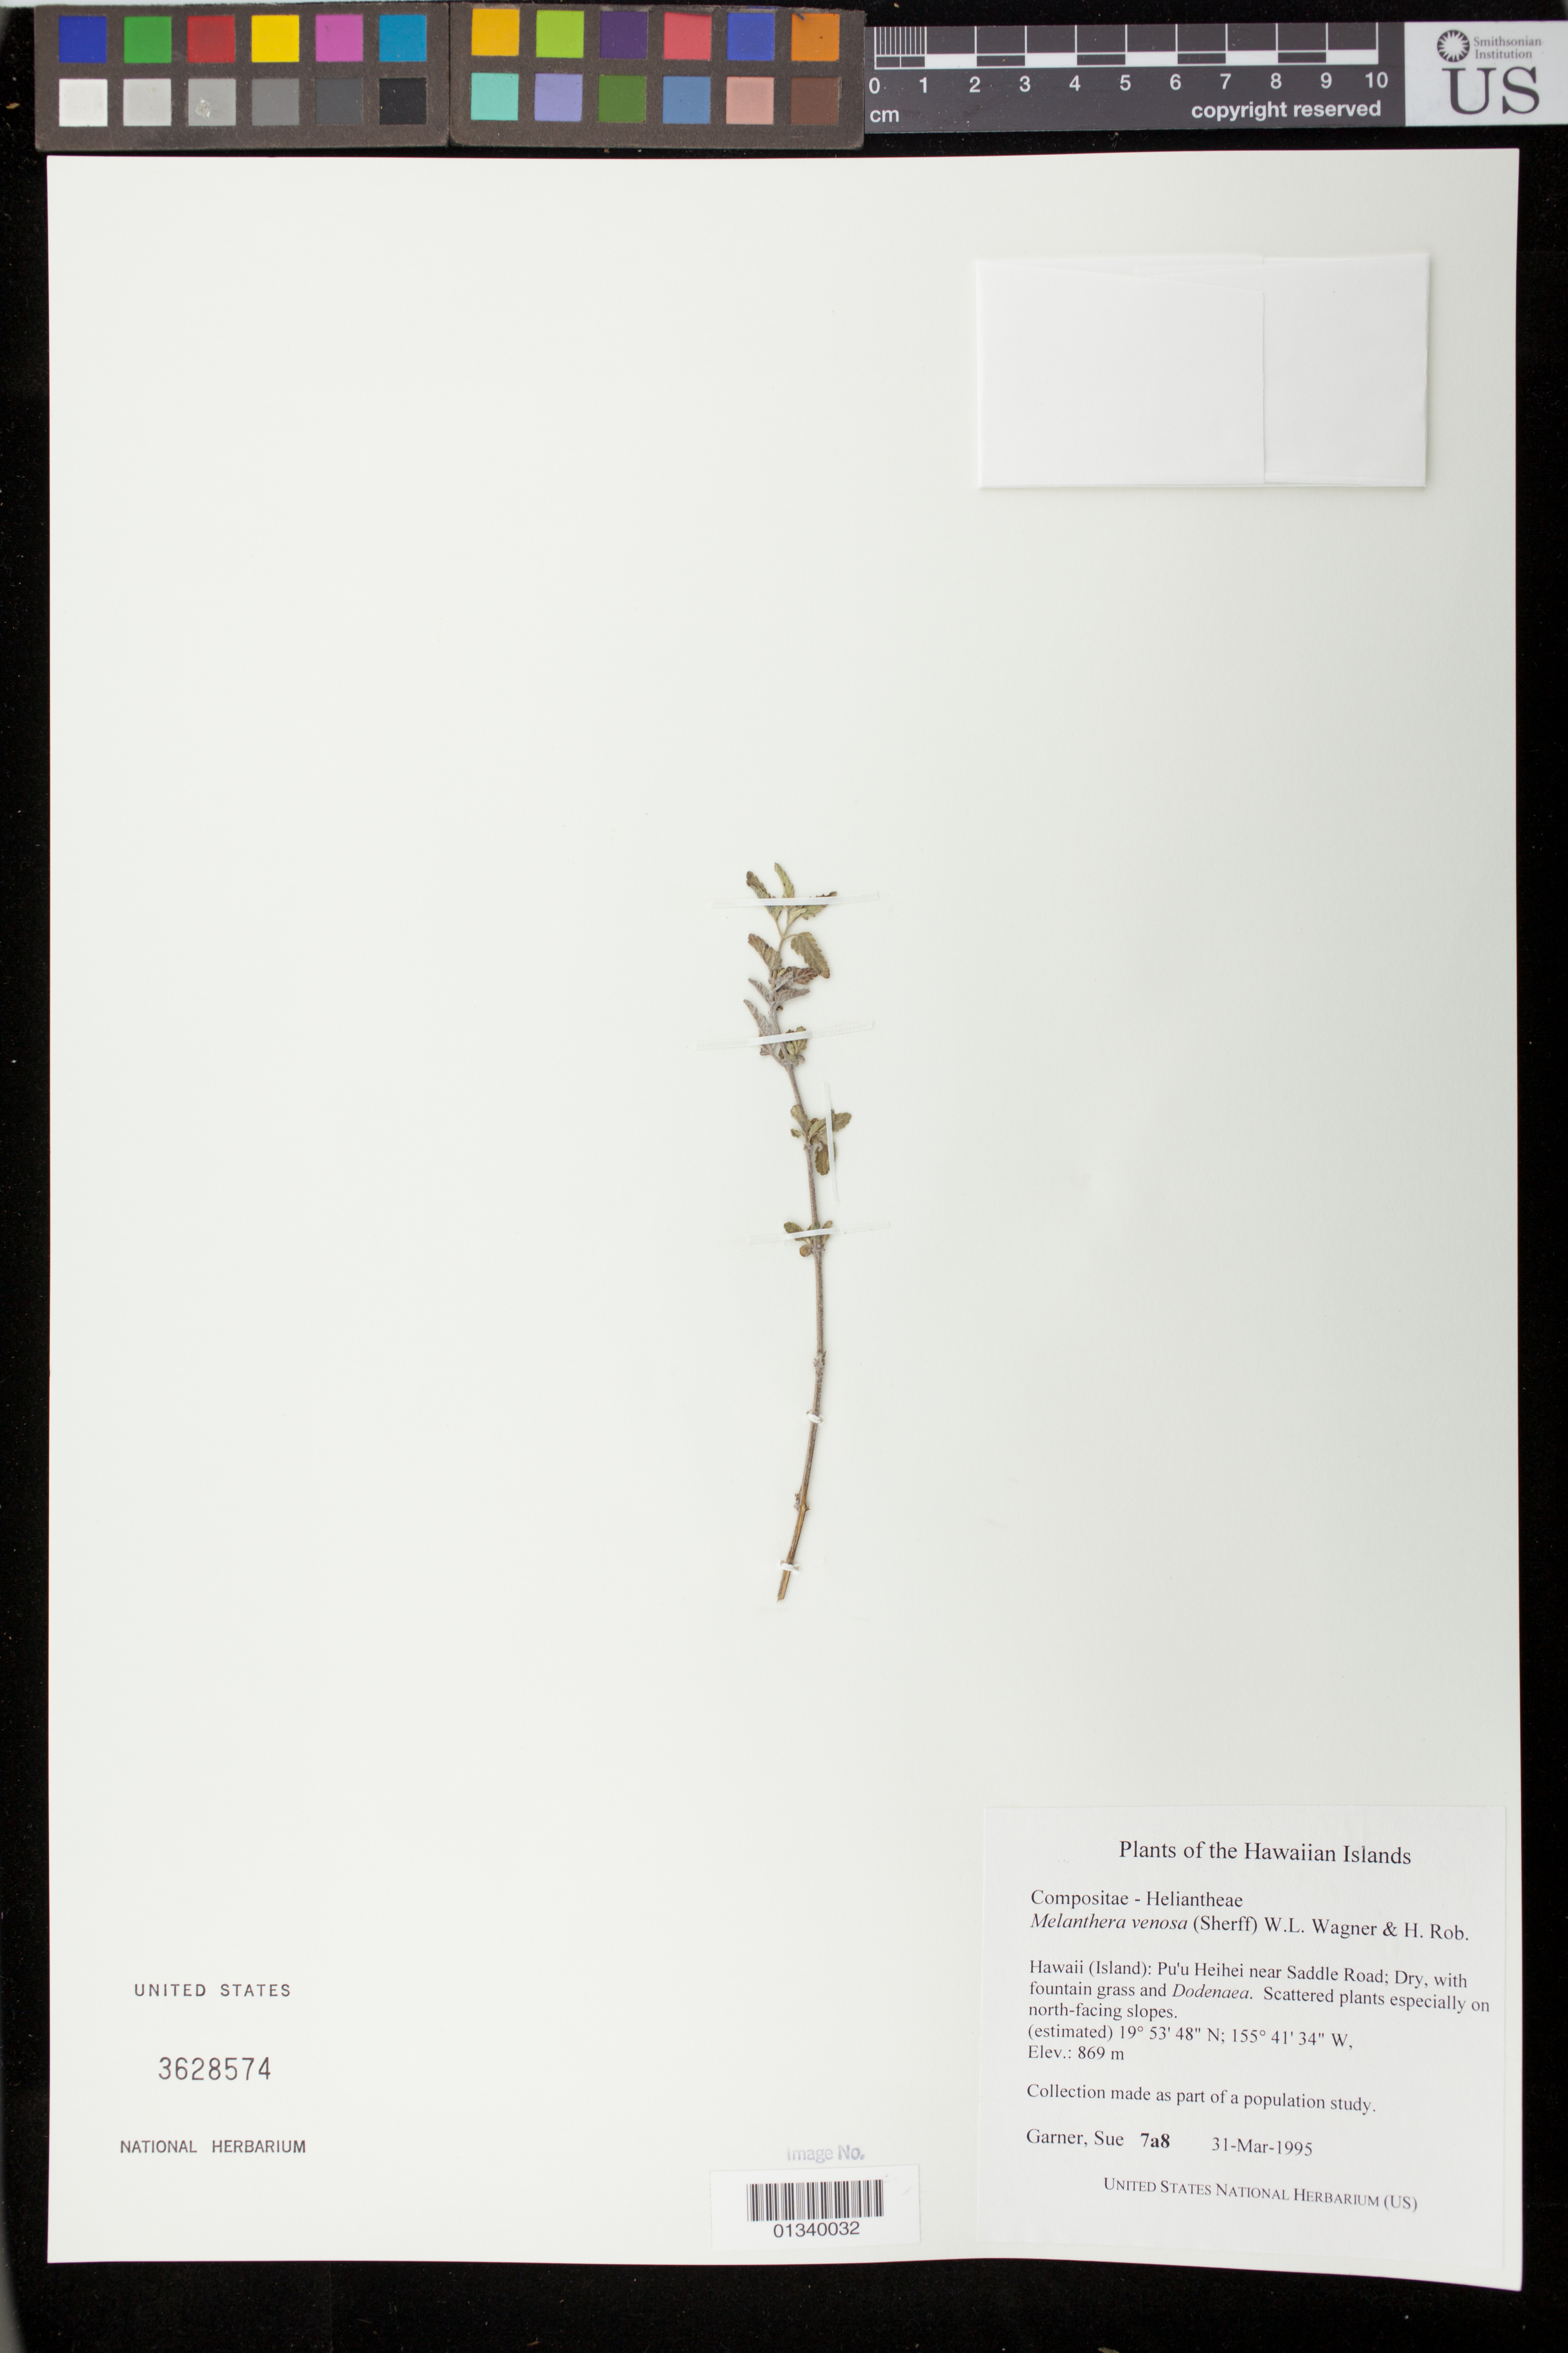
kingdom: Plantae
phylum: Tracheophyta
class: Magnoliopsida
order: Asterales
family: Asteraceae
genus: Wollastonia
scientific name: Wollastonia venosa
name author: (Sherff) Orchard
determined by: Wagner, W. L., (BOT), Smithsonian Institution - National Museum of Natural History (UNITED STATES)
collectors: S. Garner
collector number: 7a8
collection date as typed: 31 March 1995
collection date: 1995-03-31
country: United States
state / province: Hawaii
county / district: Hawaii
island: Hawaii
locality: Pu'u Heihei near Saddle Road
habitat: Dry with fountain grass and Dodenaea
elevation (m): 869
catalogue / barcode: US 3628574